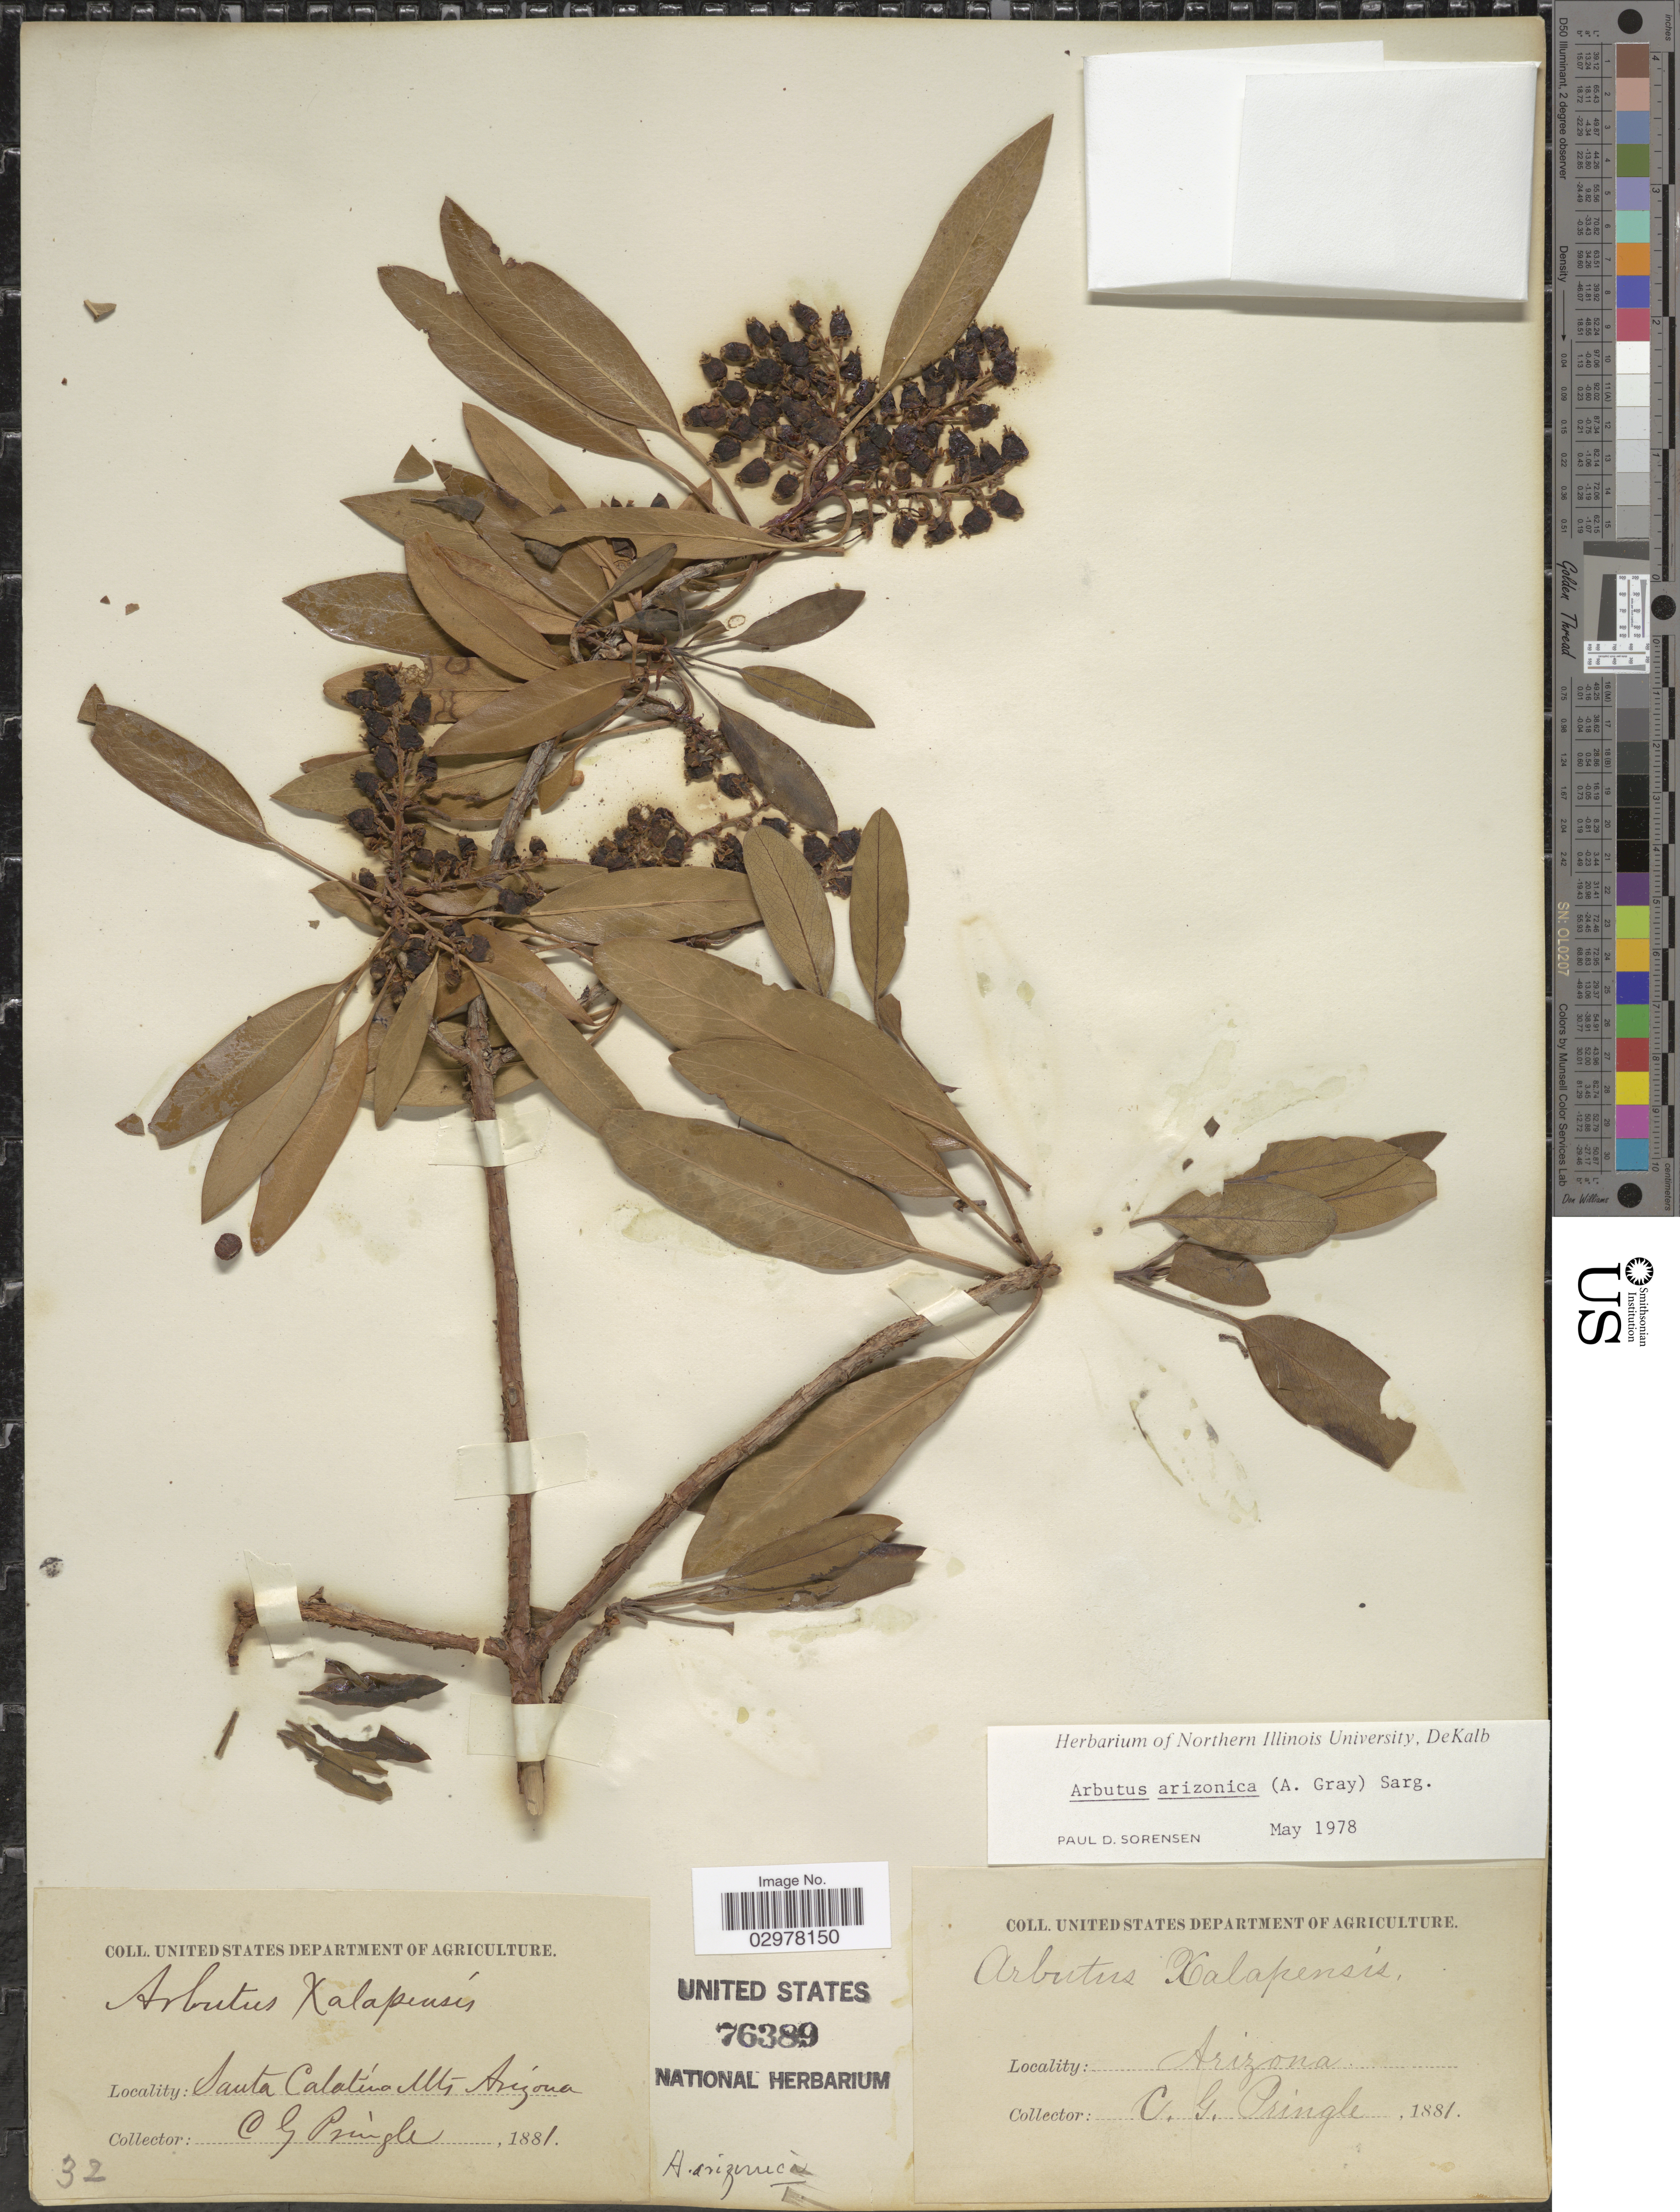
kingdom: Plantae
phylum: Tracheophyta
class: Magnoliopsida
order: Ericales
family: Ericaceae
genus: Arbutus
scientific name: Arbutus arizonica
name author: (A. Gray) Sarg.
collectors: C. G. Pringle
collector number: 32?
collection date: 1881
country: United States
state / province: Arizona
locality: Santa Catalina Mts.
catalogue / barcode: US 76389